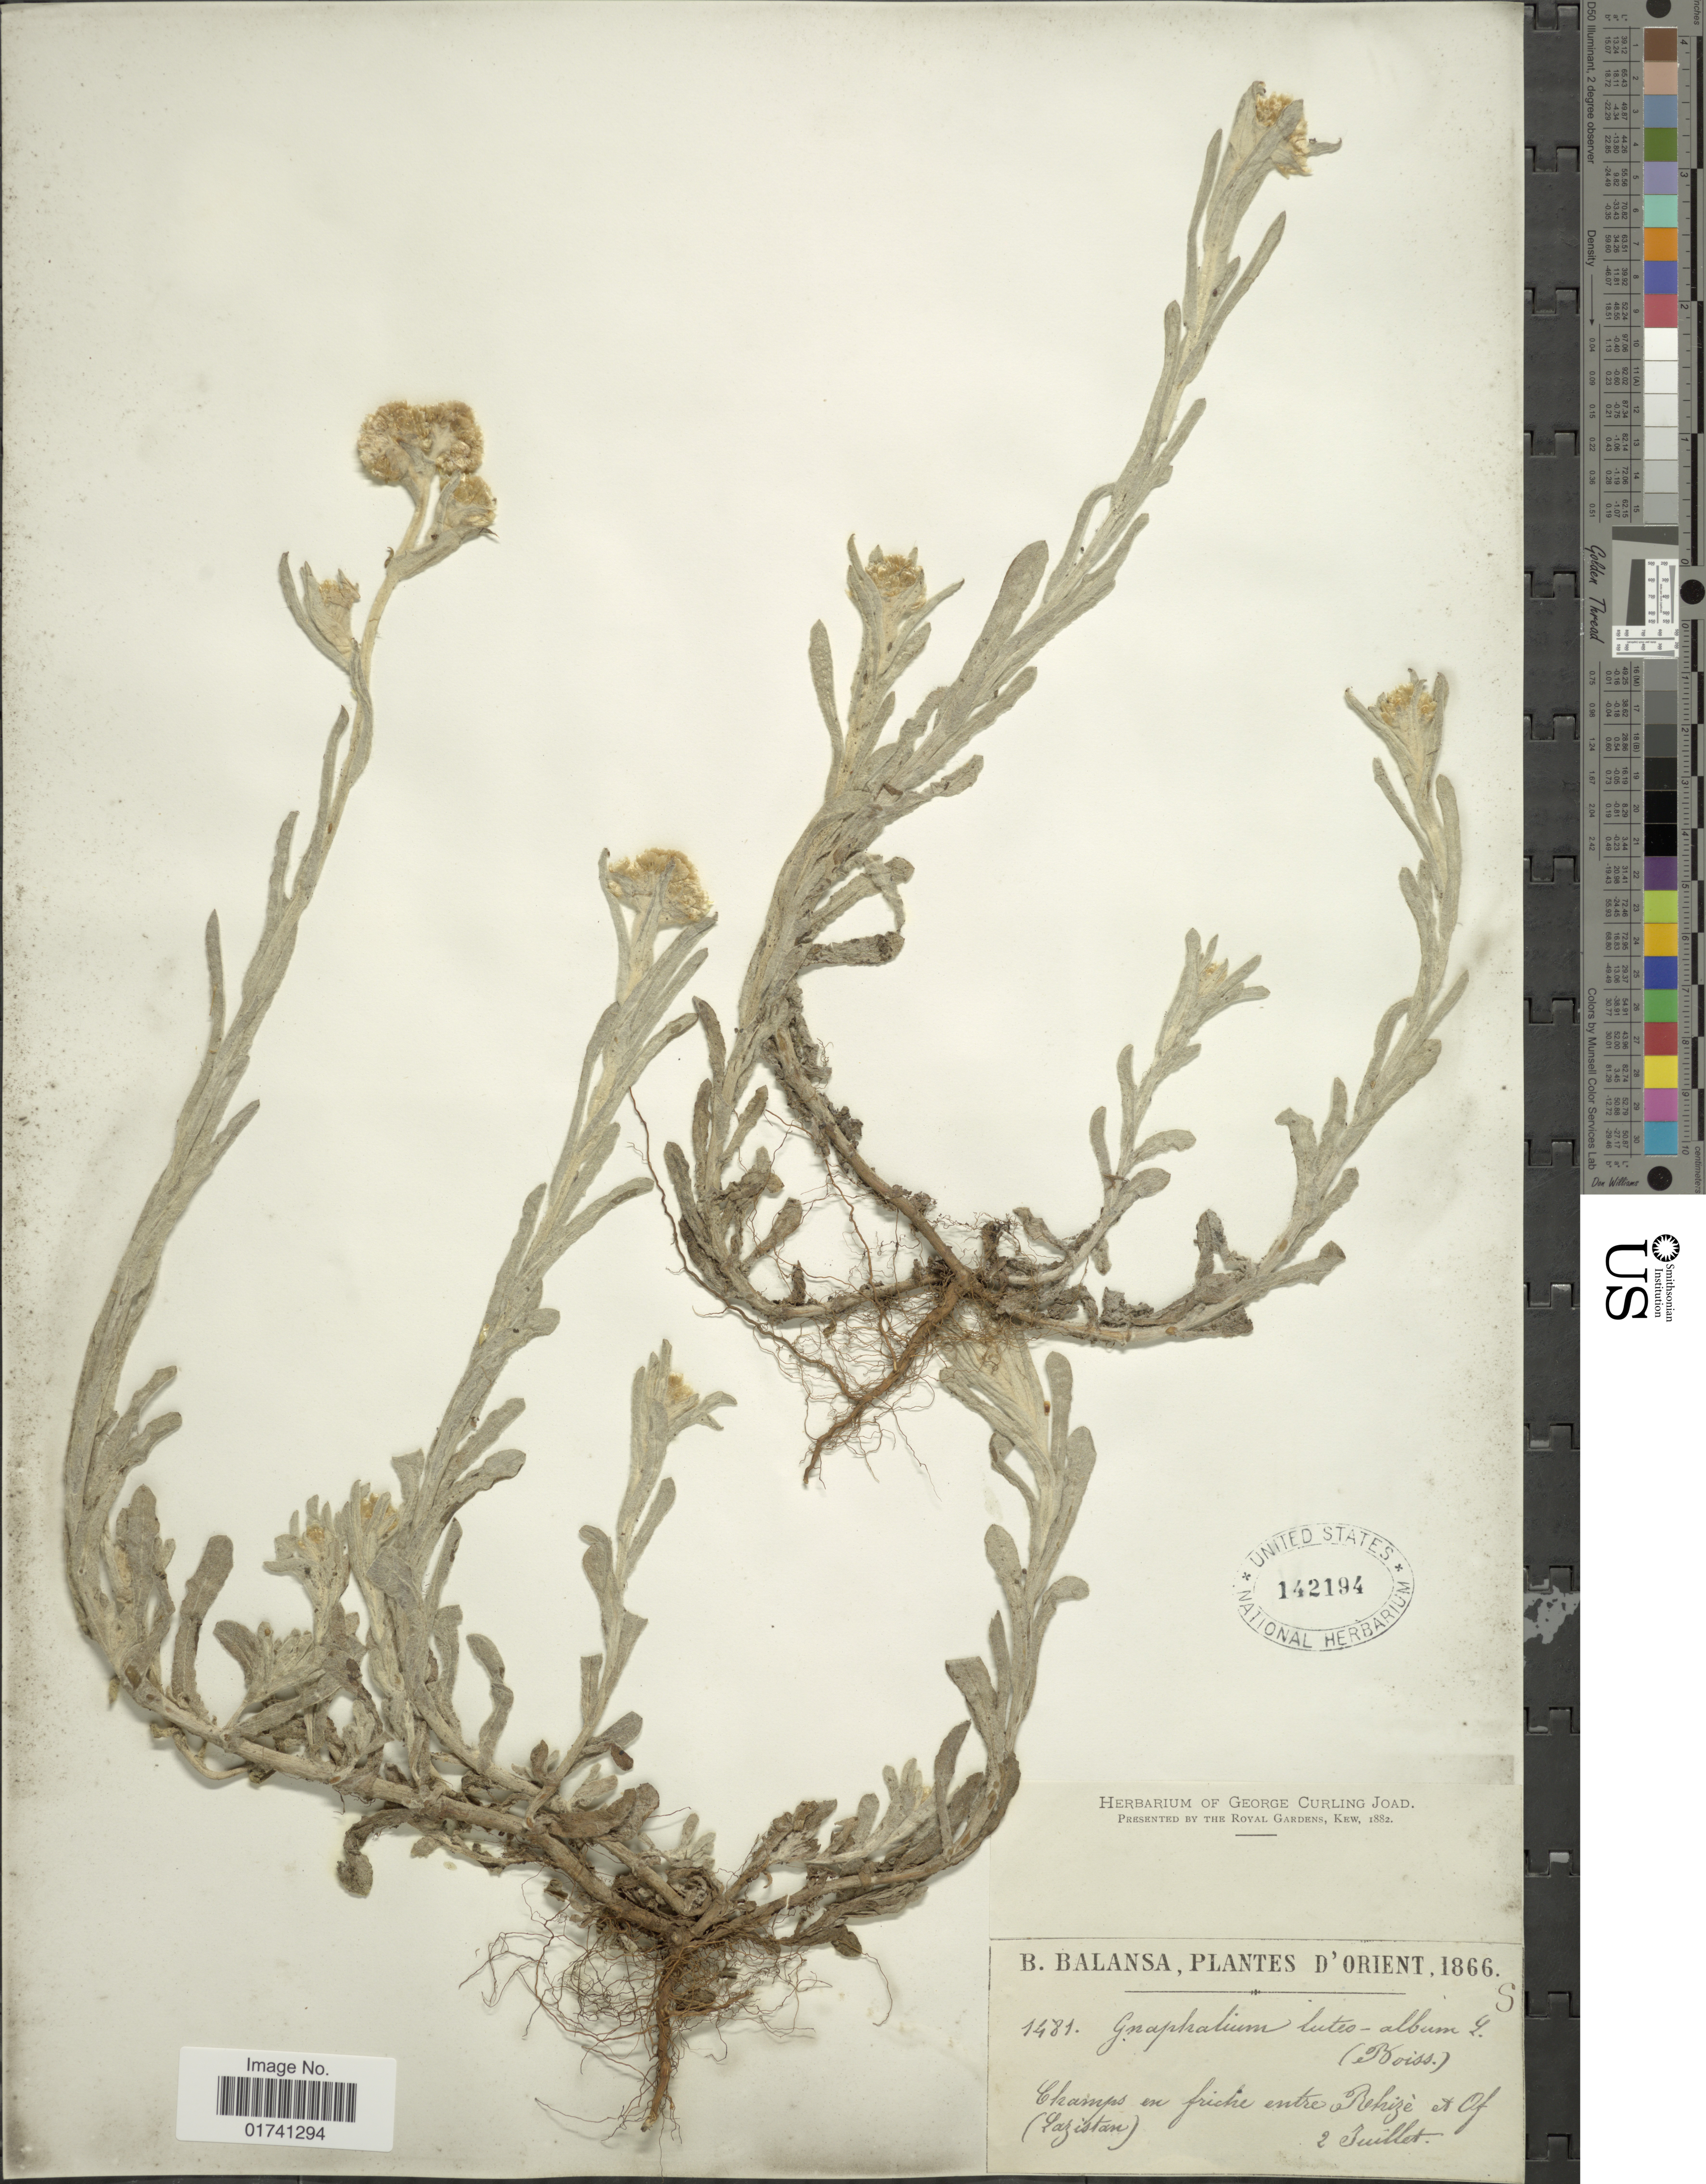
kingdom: Plantae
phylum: Tracheophyta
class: Magnoliopsida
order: Asterales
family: Asteraceae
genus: Laphangium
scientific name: Laphangium luteoalbum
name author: (L.) Tzvelev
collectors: B. Balansa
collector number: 1481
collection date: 1866-07-02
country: Turkey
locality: Champs en frictre entre Belize et Of (Lazistan).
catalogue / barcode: US 142194